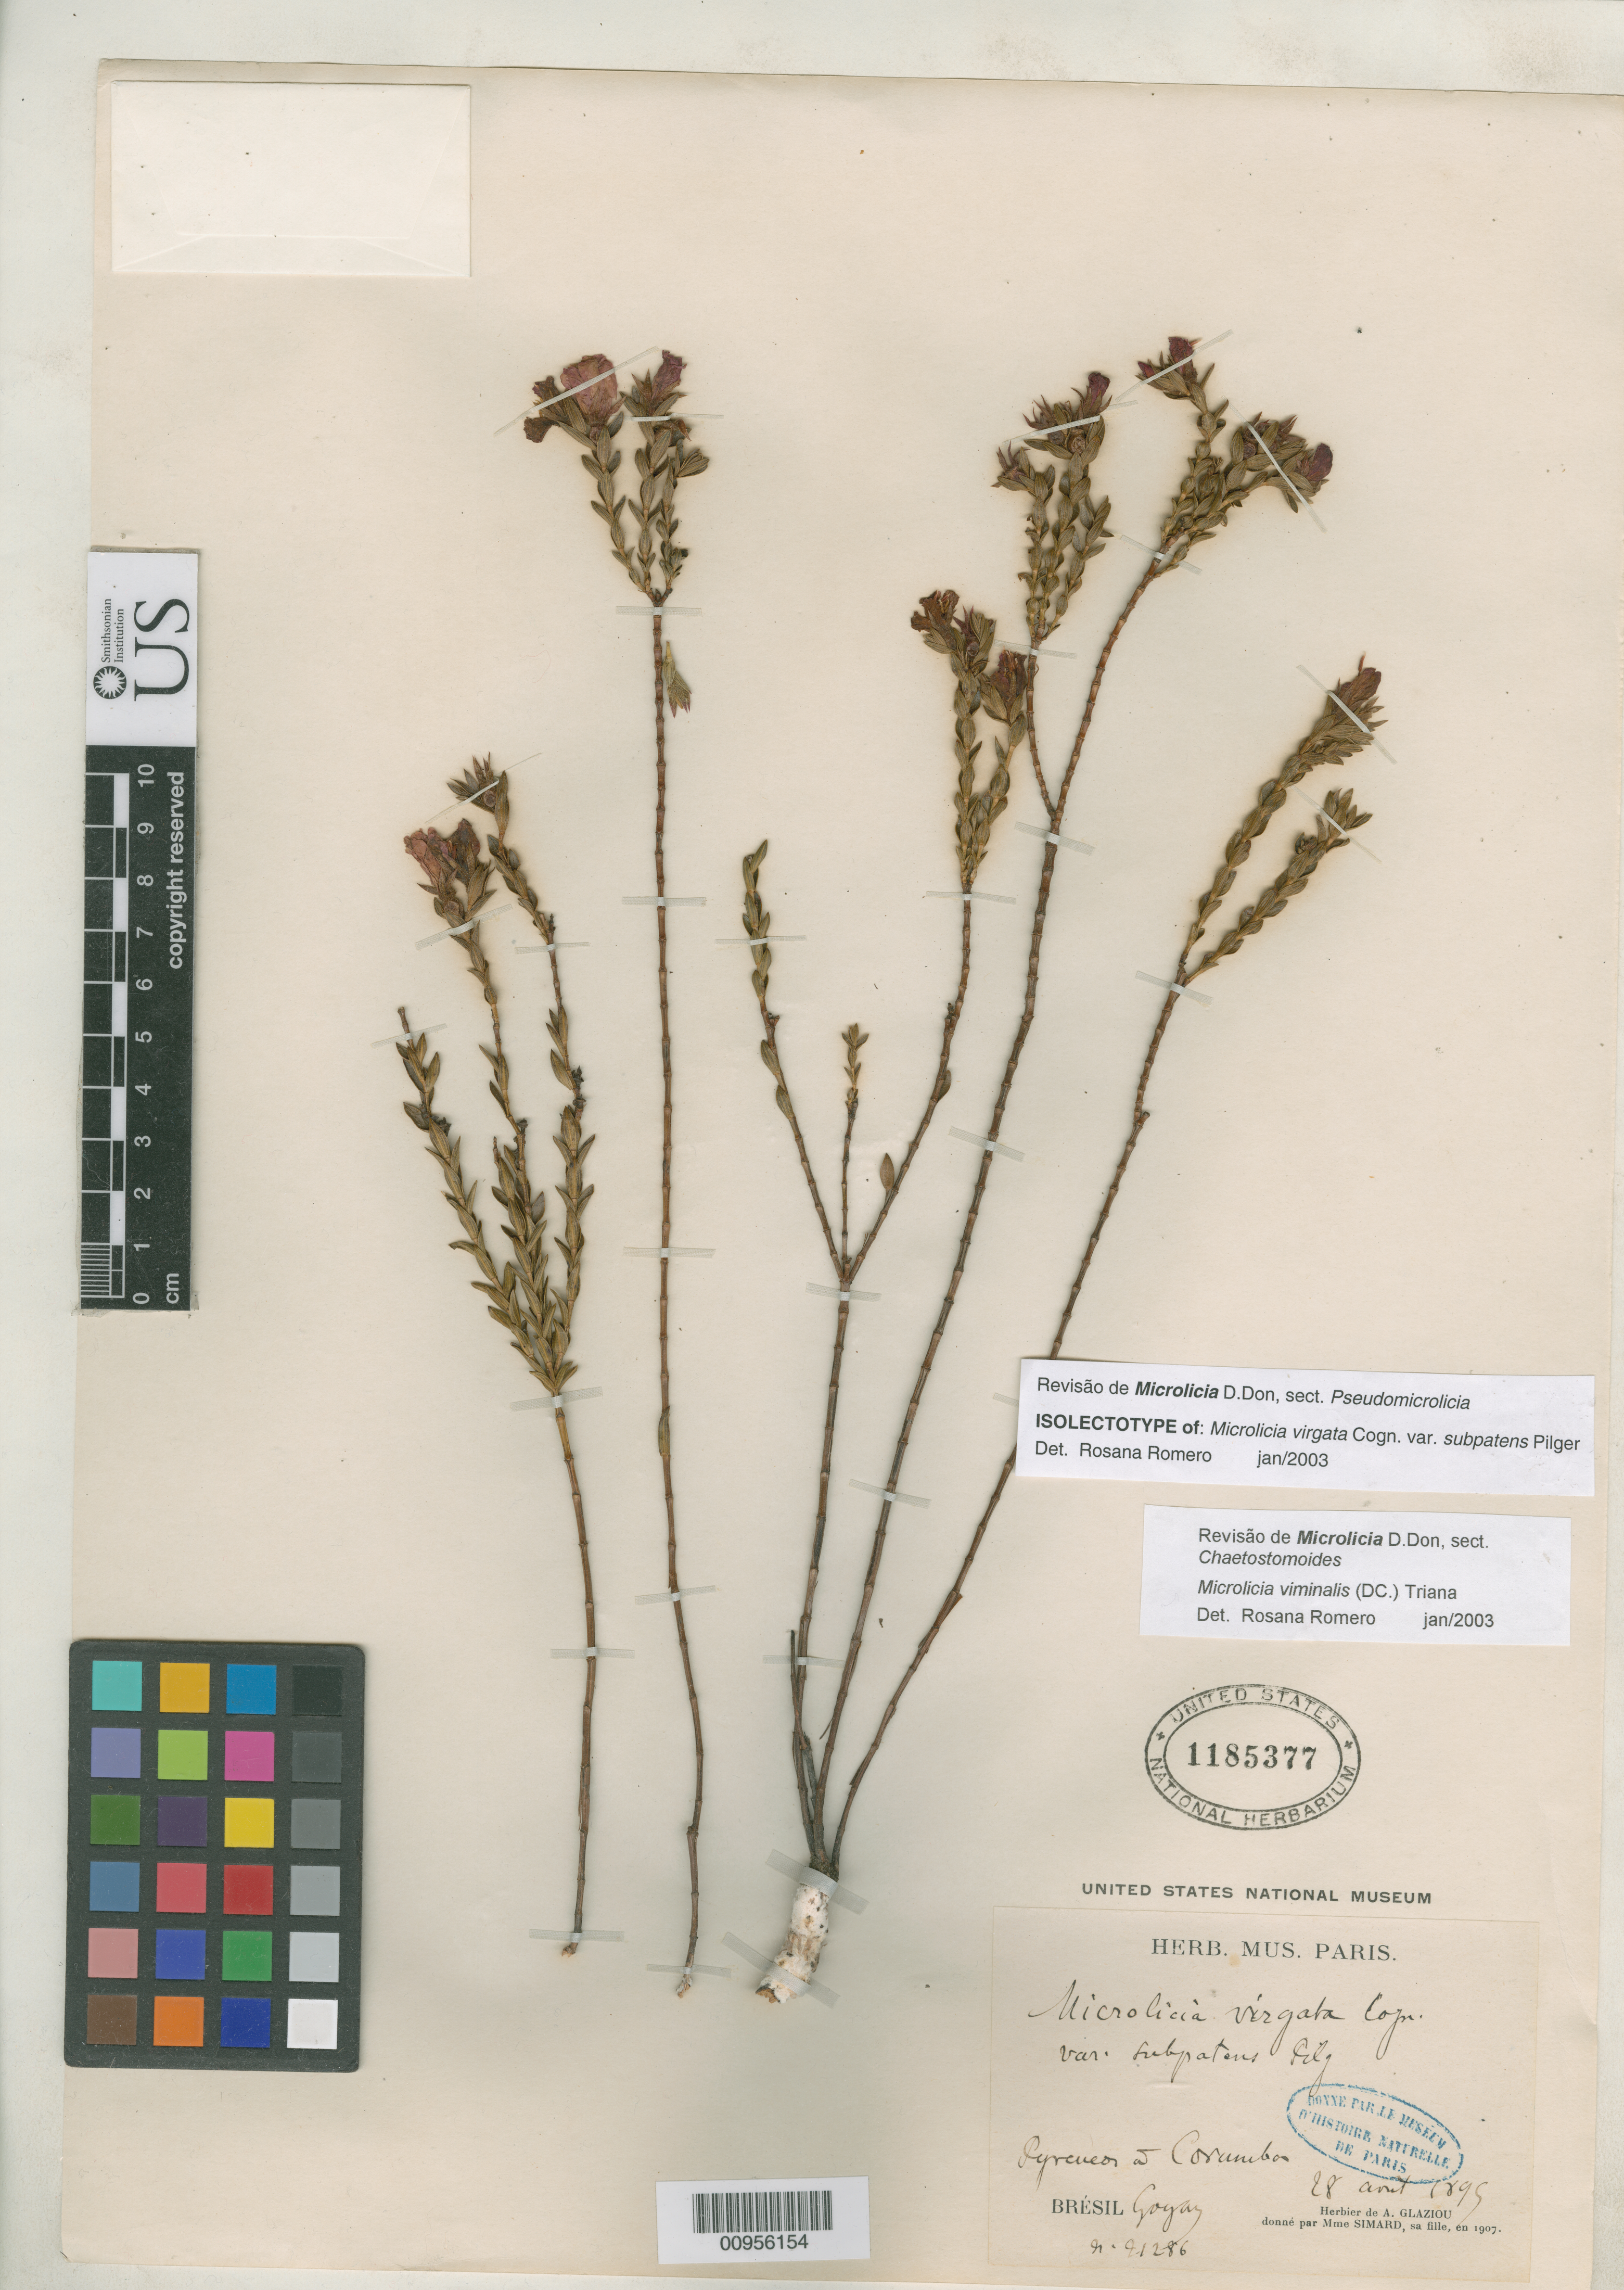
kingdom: Plantae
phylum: Tracheophyta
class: Magnoliopsida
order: Myrtales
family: Melastomataceae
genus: Microlicia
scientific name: Microlicia virgata var. subpatens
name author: Pilg.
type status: Isolectotype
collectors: A. F. M. Glaziou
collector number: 21286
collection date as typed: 28 Aug 1895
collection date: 1895-08-28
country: Brazil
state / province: Goiás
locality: Pyreneos e Corumbos.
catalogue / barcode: US 1185377